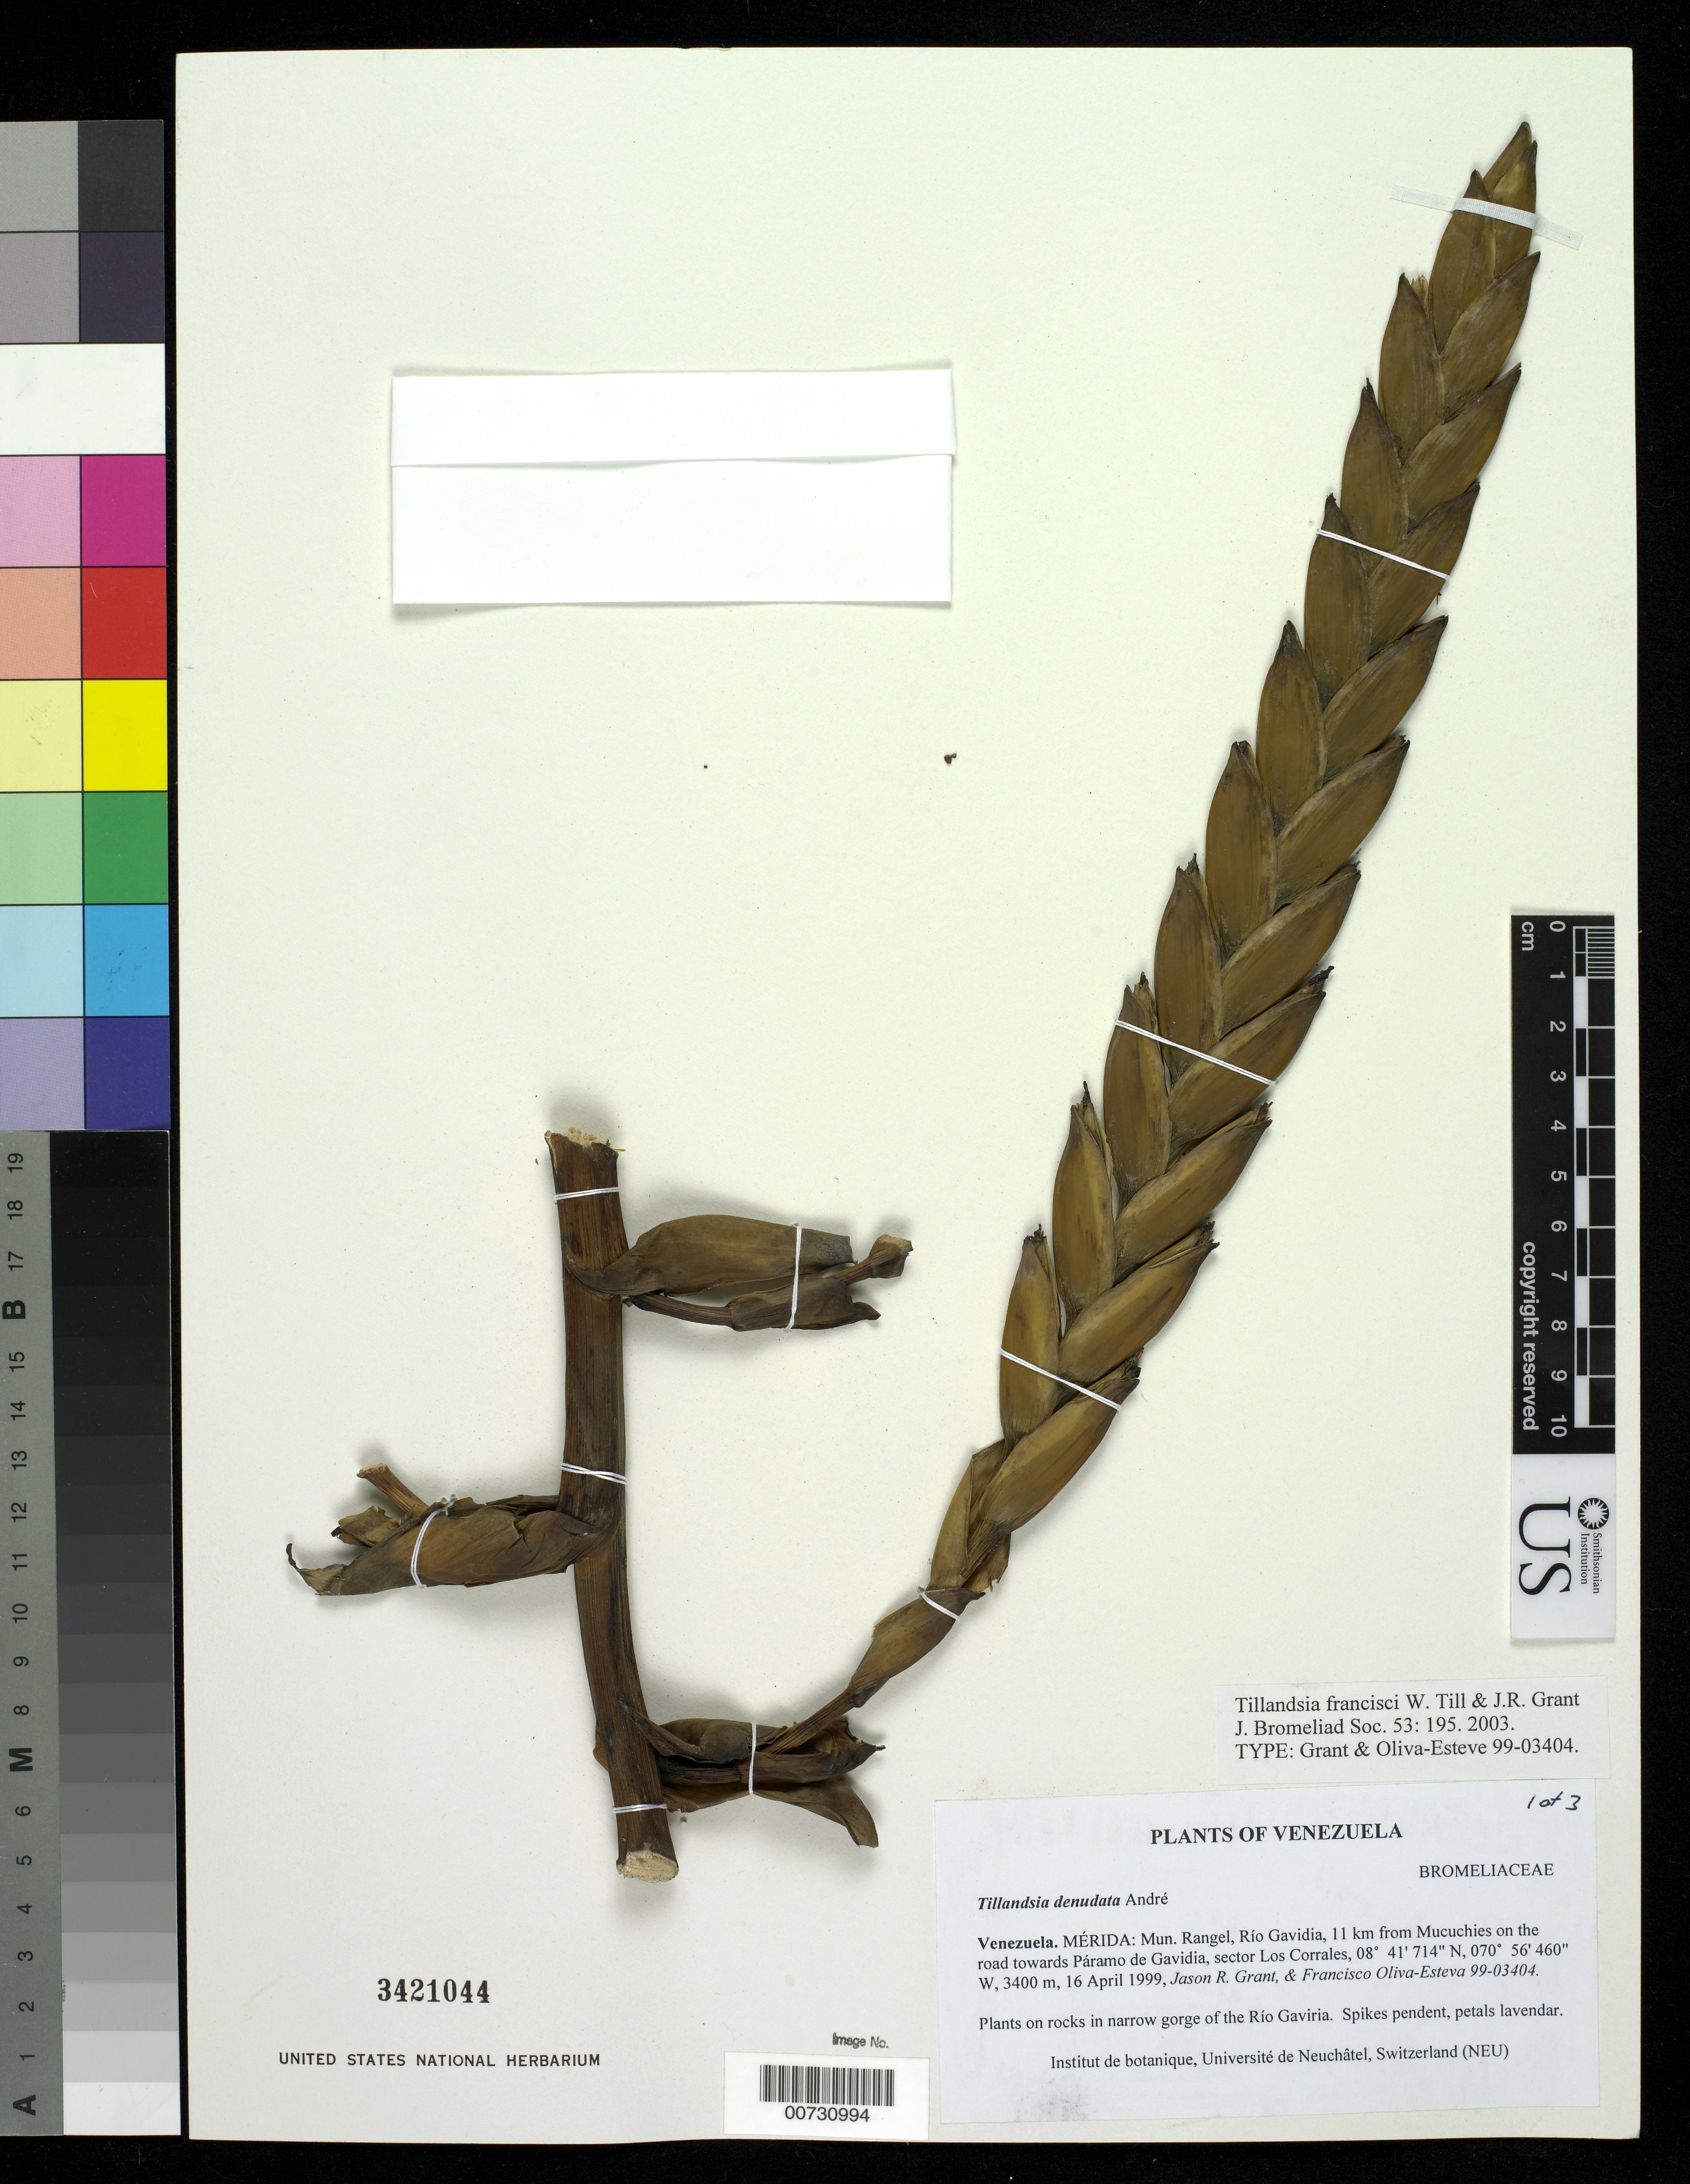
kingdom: Plantae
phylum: Tracheophyta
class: Liliopsida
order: Poales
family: Bromeliaceae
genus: Tillandsia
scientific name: Tillandsia francisci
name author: W. Till & J.R. Grant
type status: Holotype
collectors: J. R. Grant & F. Oliva-Esteva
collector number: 99-03404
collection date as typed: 16 Apr 1999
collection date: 1999-04-16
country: Venezuela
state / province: Mérida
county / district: Rangel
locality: Río Gavidia, 11 km from Mucuchies on the road towards Pármao de Gavidia, sector Los Corrales.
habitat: Plants on rocks in narrow gorge of the Río Gaviria.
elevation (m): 3400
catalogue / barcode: US 3421044